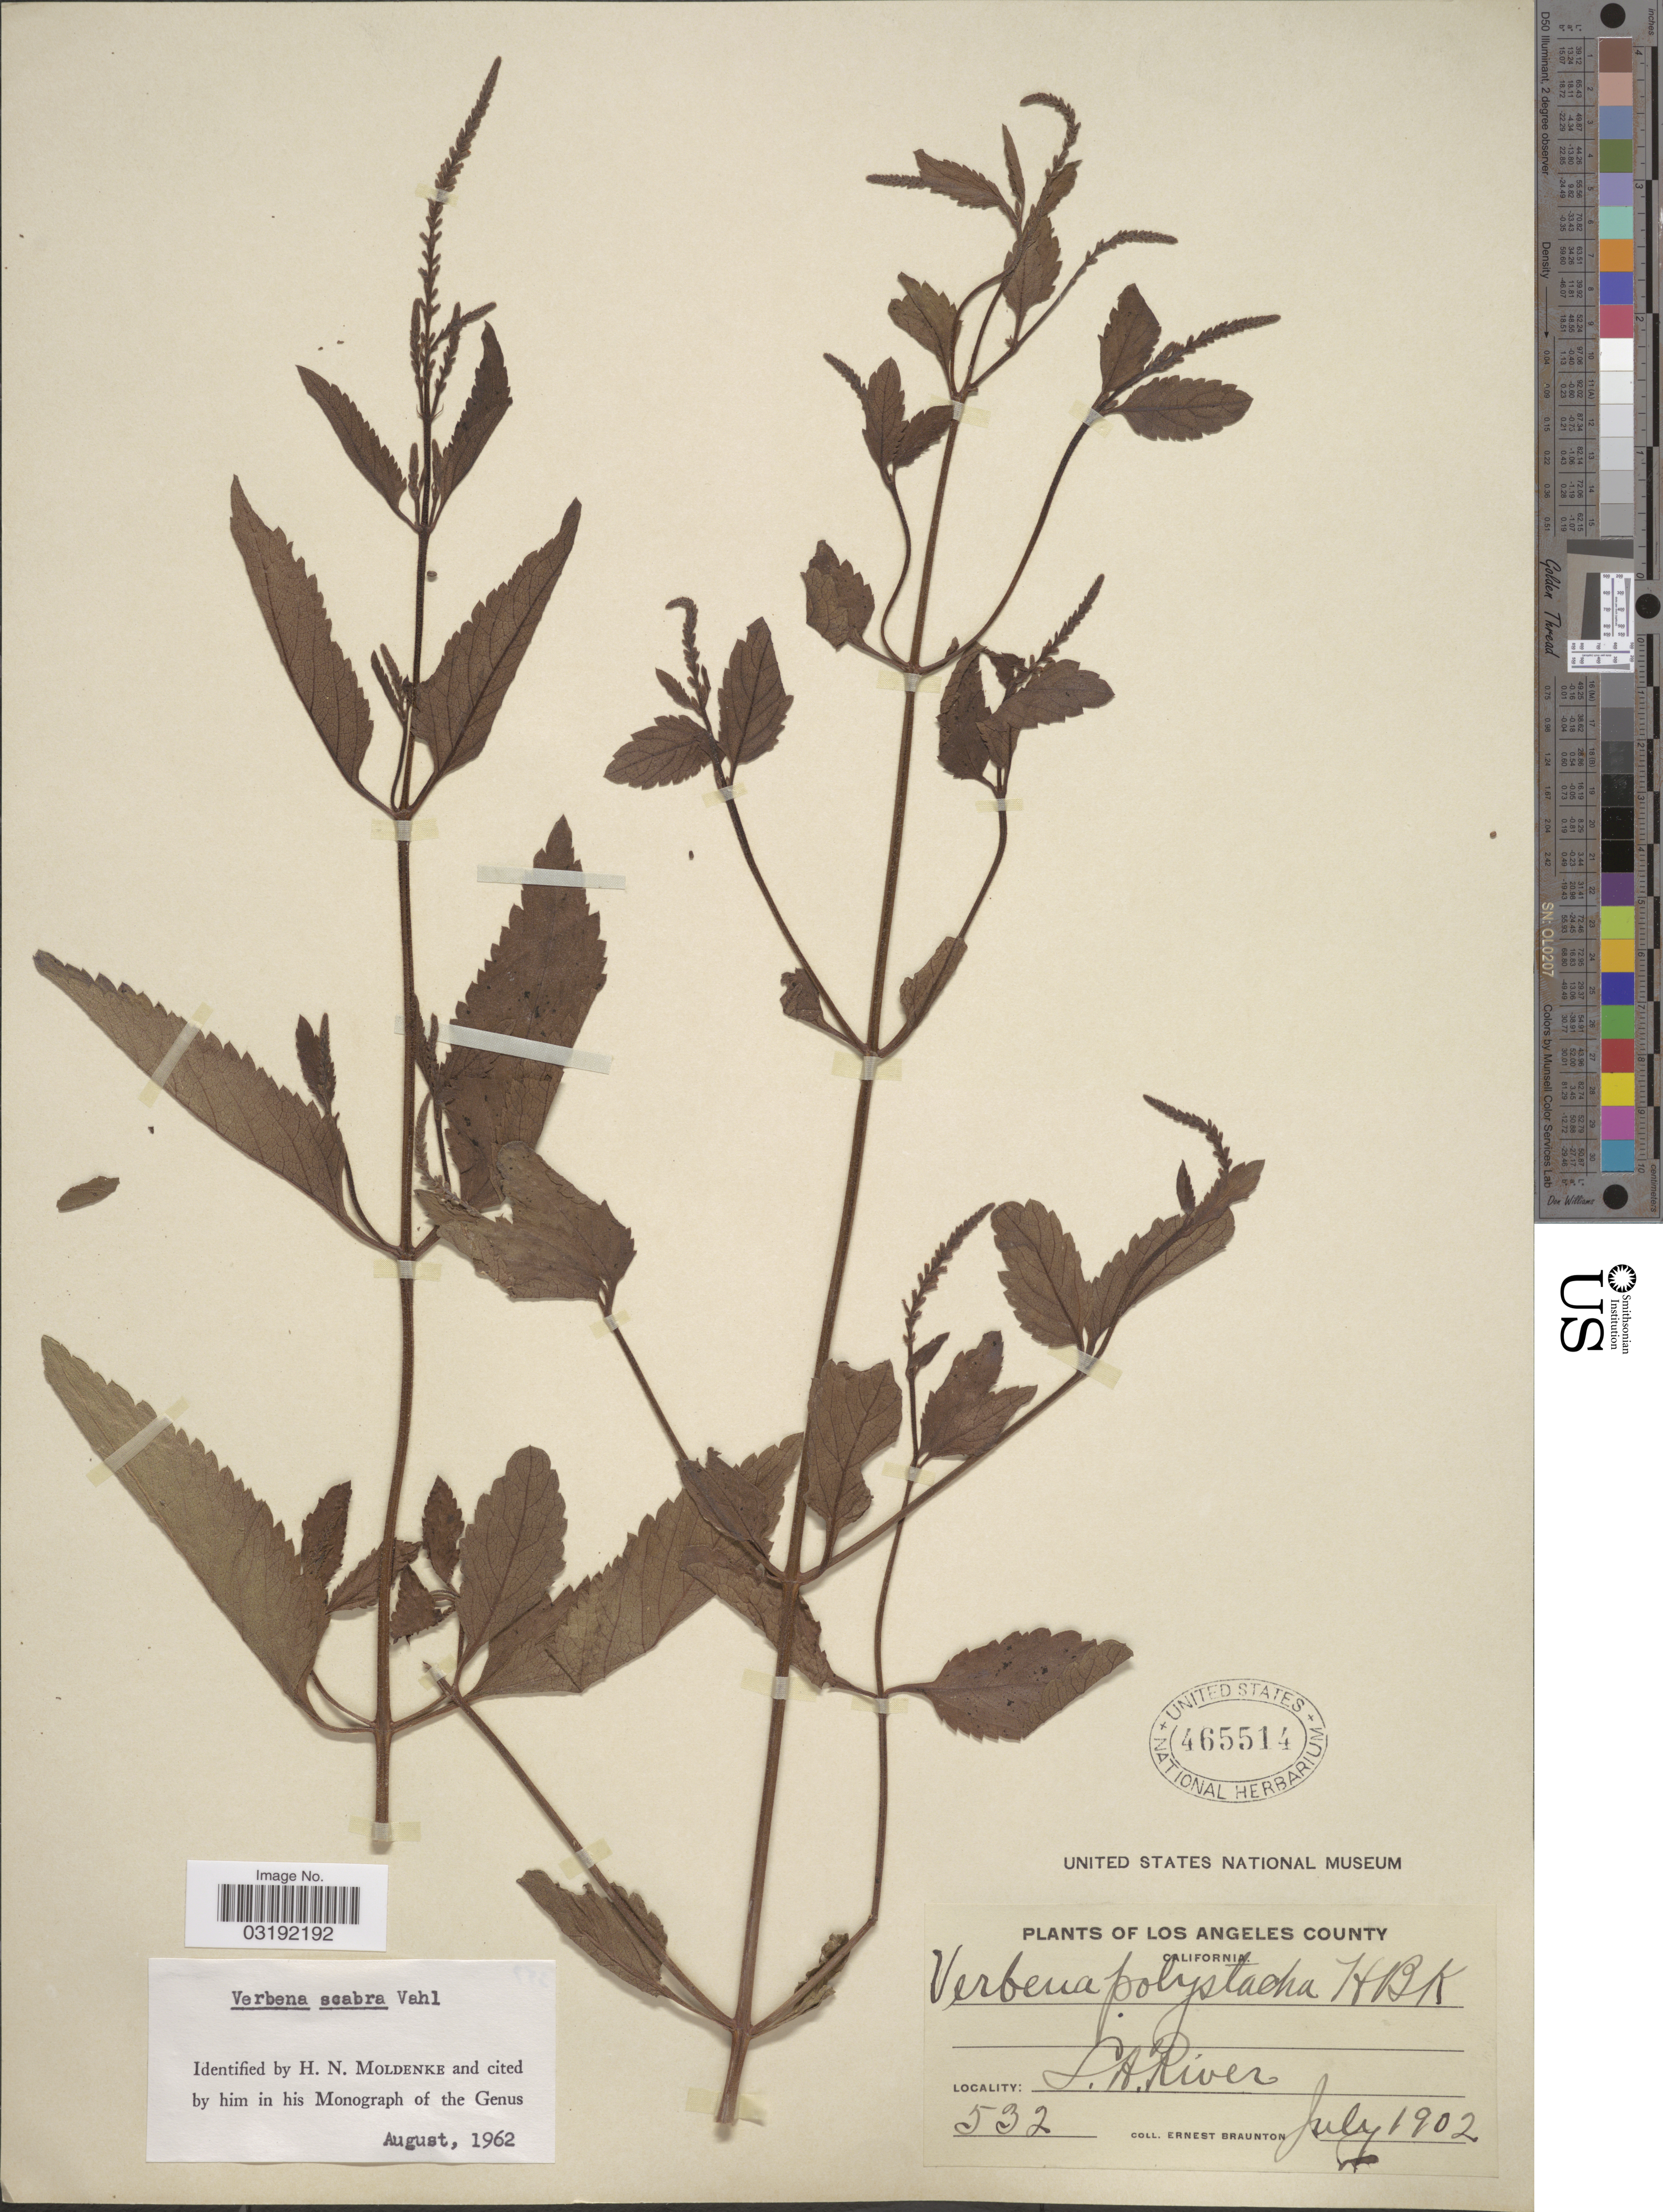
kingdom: Plantae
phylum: Tracheophyta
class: Magnoliopsida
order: Lamiales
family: Verbenaceae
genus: Verbena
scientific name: Verbena scabra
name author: Vahl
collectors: E. Braunton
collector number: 532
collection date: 1902-07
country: United States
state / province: California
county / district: Los Angeles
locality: Los Angeles County. L.A. River.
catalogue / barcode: US 465514